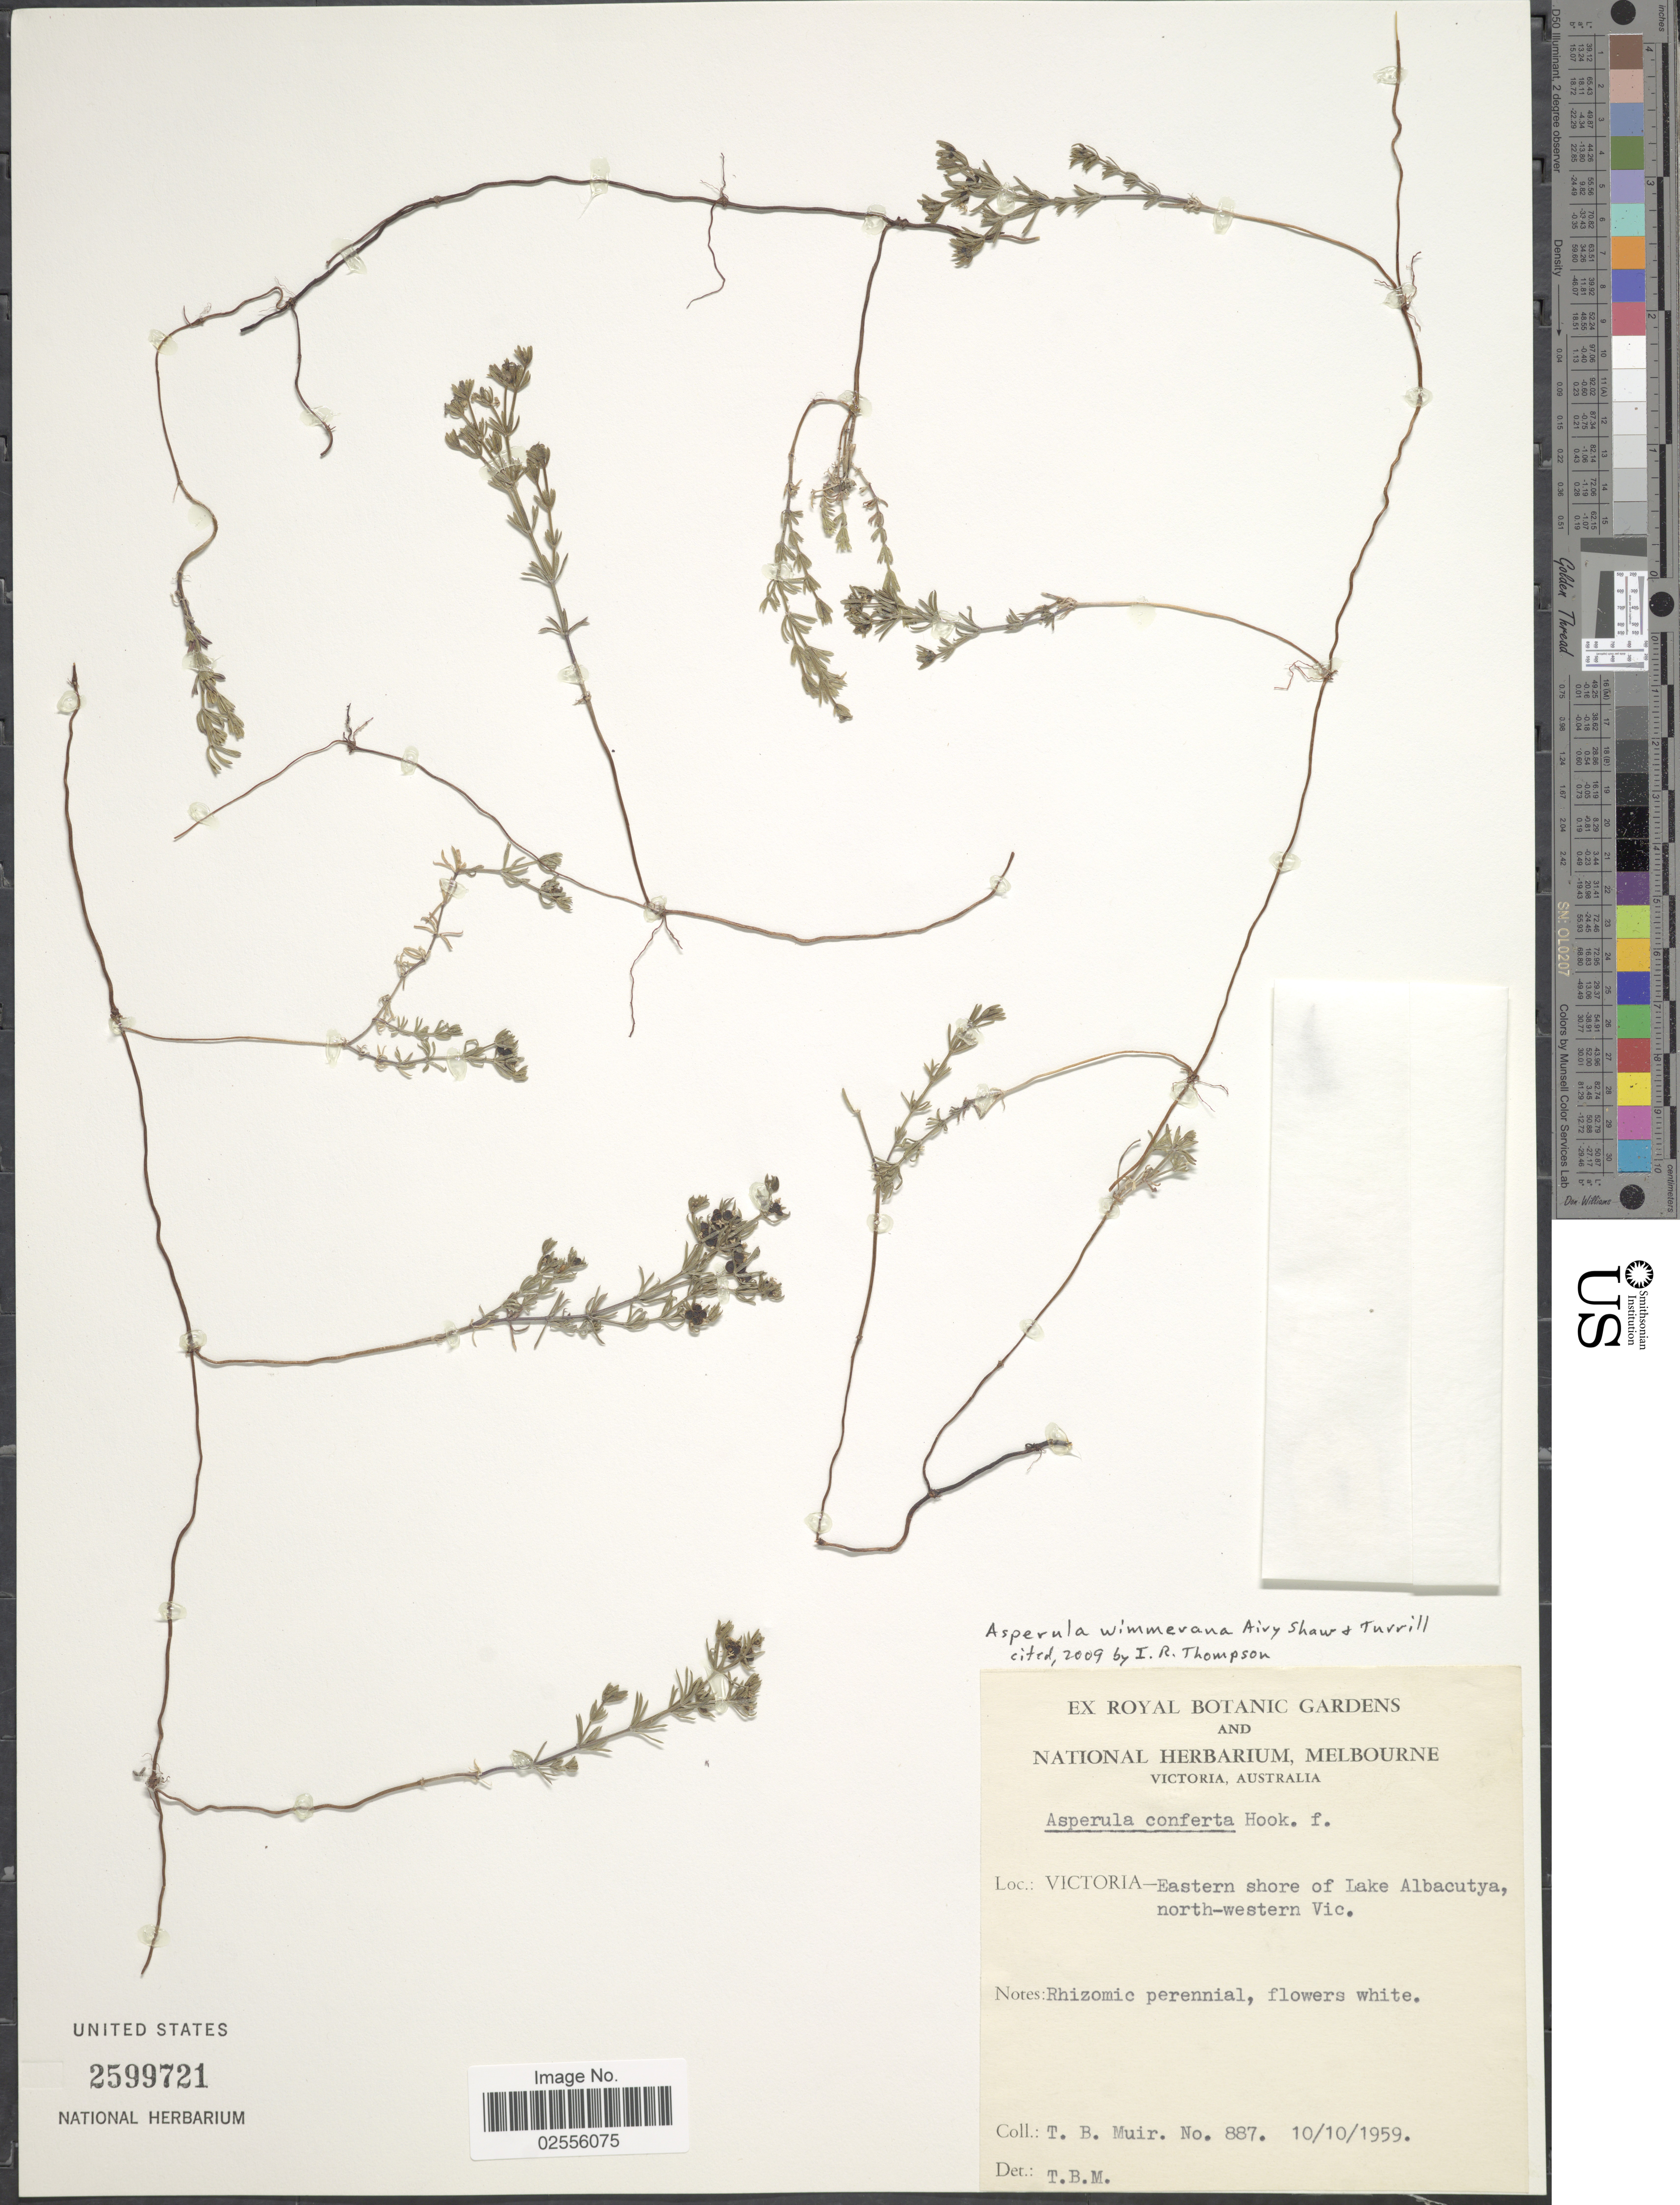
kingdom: Plantae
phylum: Tracheophyta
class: Magnoliopsida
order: Gentianales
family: Rubiaceae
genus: Asperula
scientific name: Asperula wimmeriana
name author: Airy Shaw & Turrill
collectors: T. Muir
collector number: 887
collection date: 1959-10-10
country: Australia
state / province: Victoria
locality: Victoria-Eastern shore of Lake Albacutya, north-western Vic.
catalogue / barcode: US 2599721